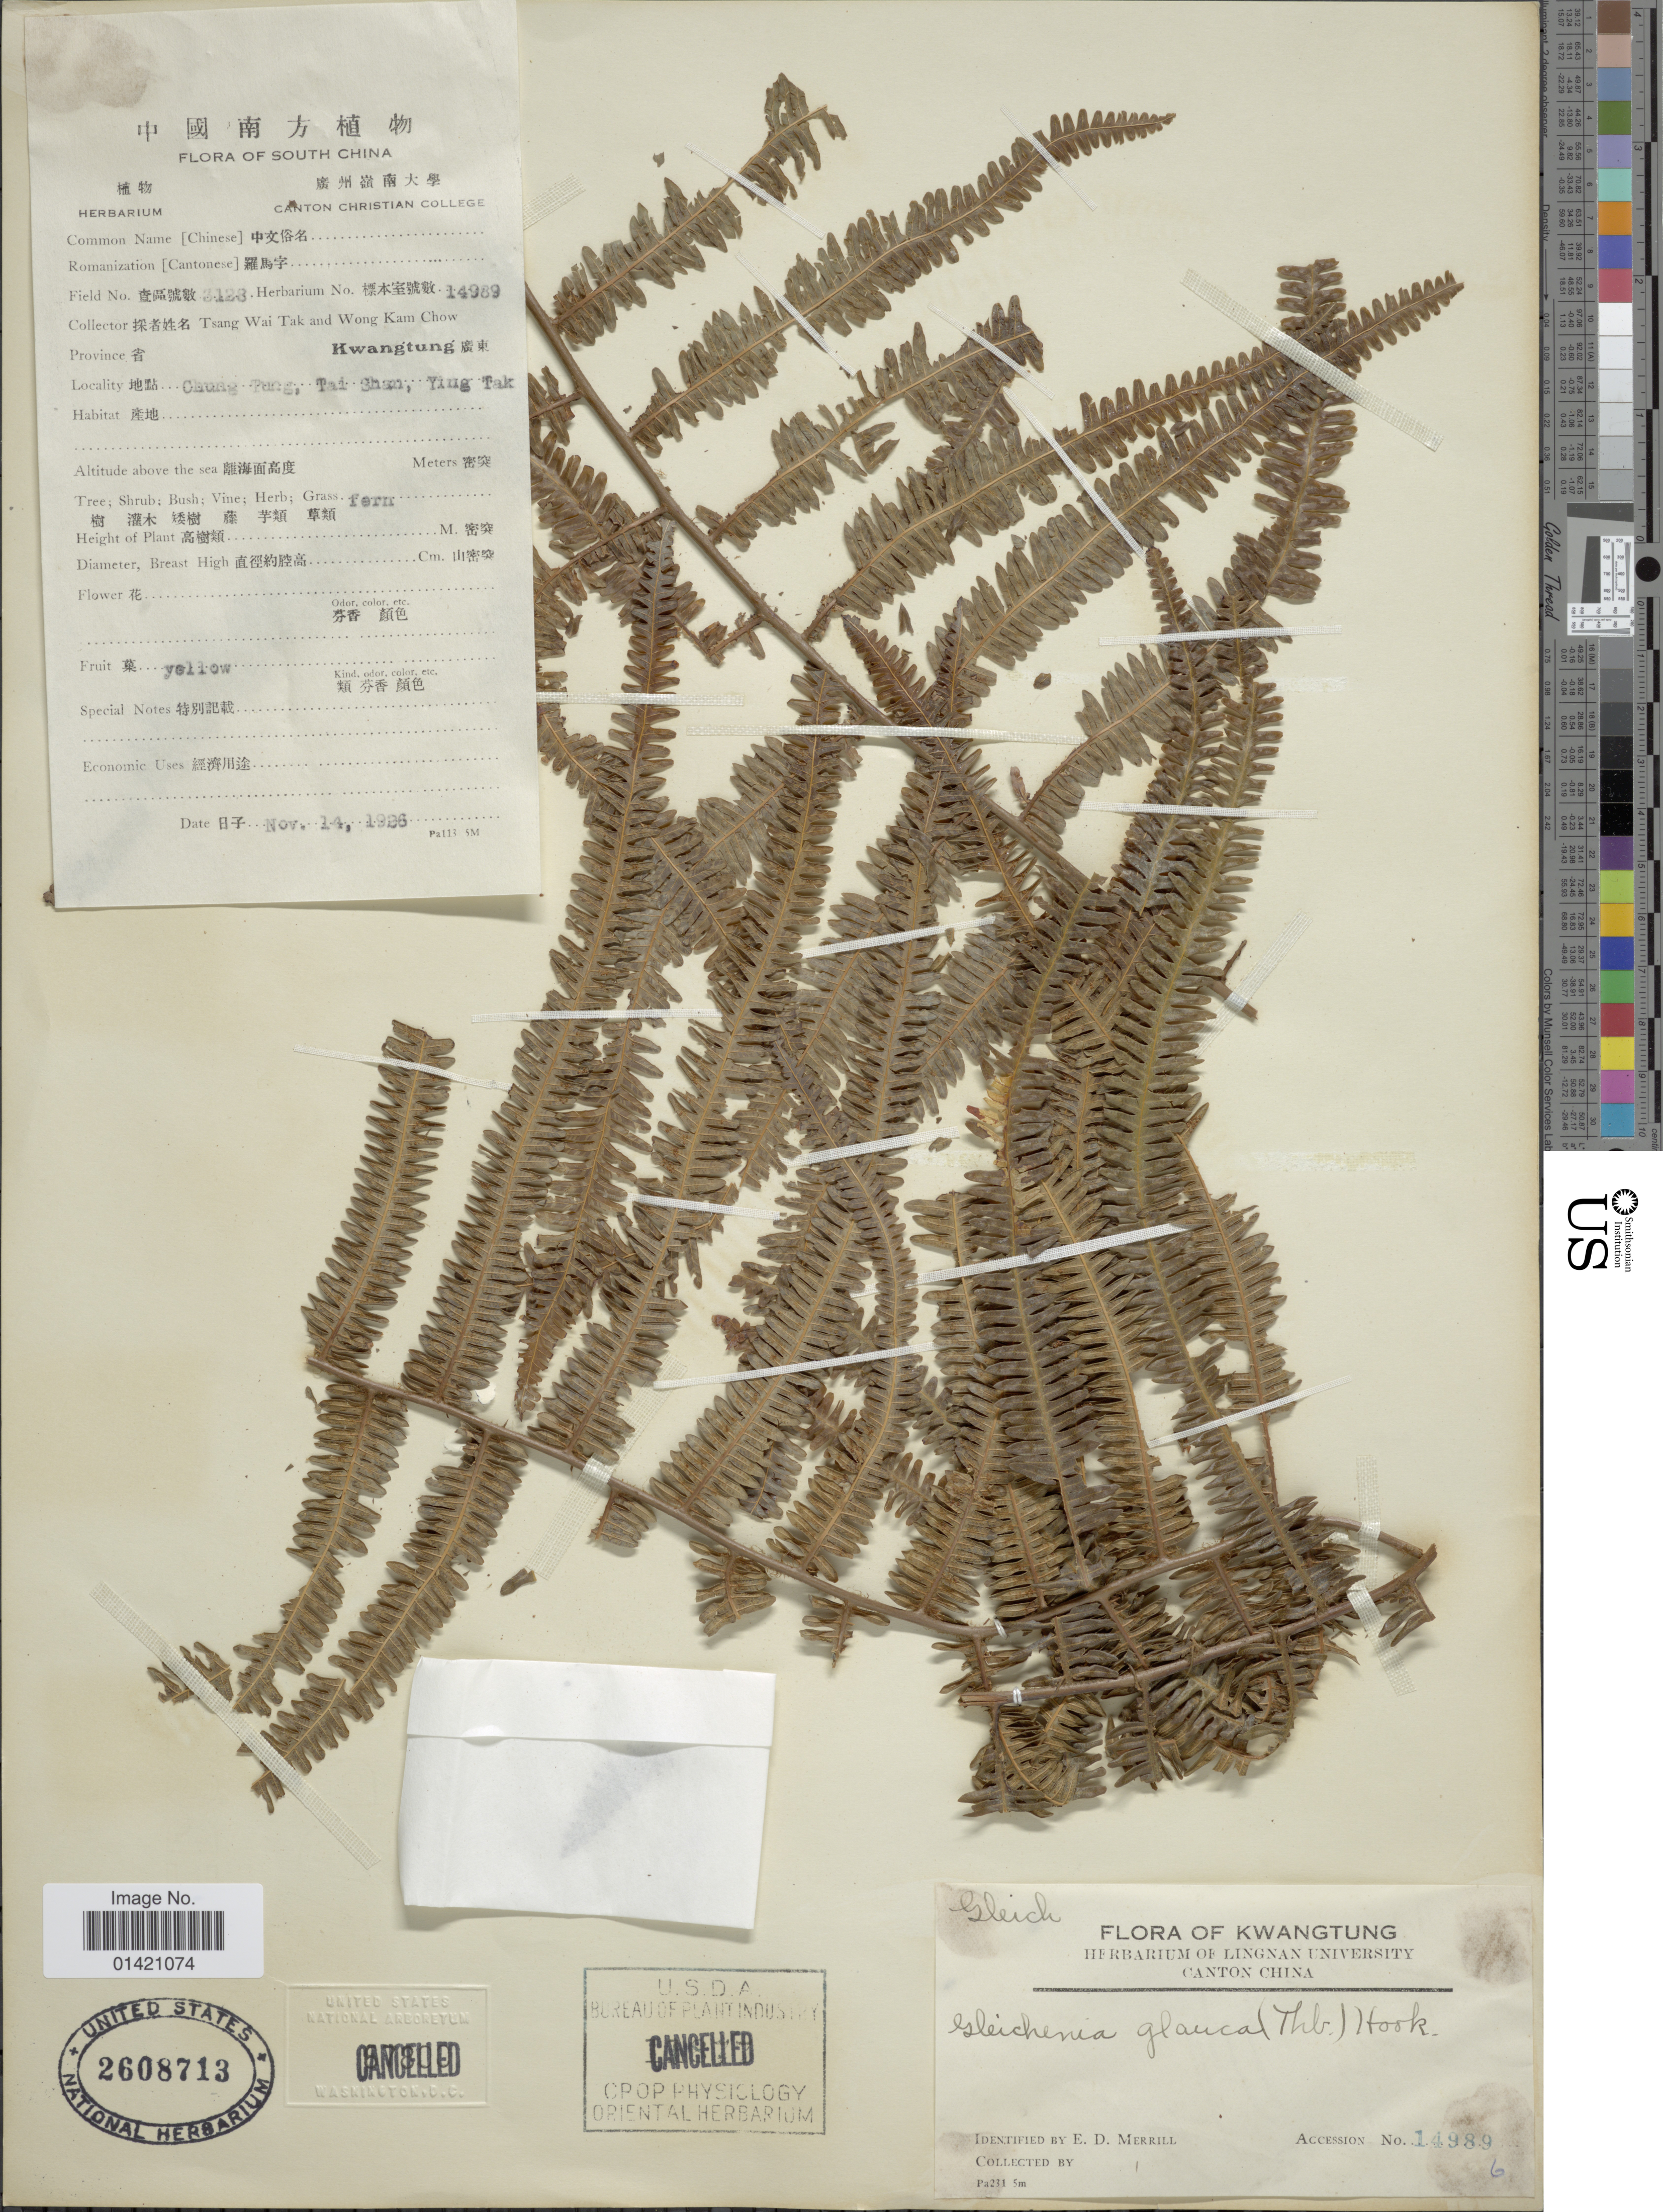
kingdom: Plantae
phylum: Tracheophyta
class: Polypodiopsida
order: Gleicheniales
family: Gleicheniaceae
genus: Diplopterygium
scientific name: Diplopterygium glaucum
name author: (Thunb. ex Houtt.) Nakai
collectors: E. D. Merrill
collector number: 14989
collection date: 1926-11-14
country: China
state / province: Guangdong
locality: Province Kwangtung. Chung Tung, Tai Shan, Ying Tak. South China.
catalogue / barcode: US 2608713